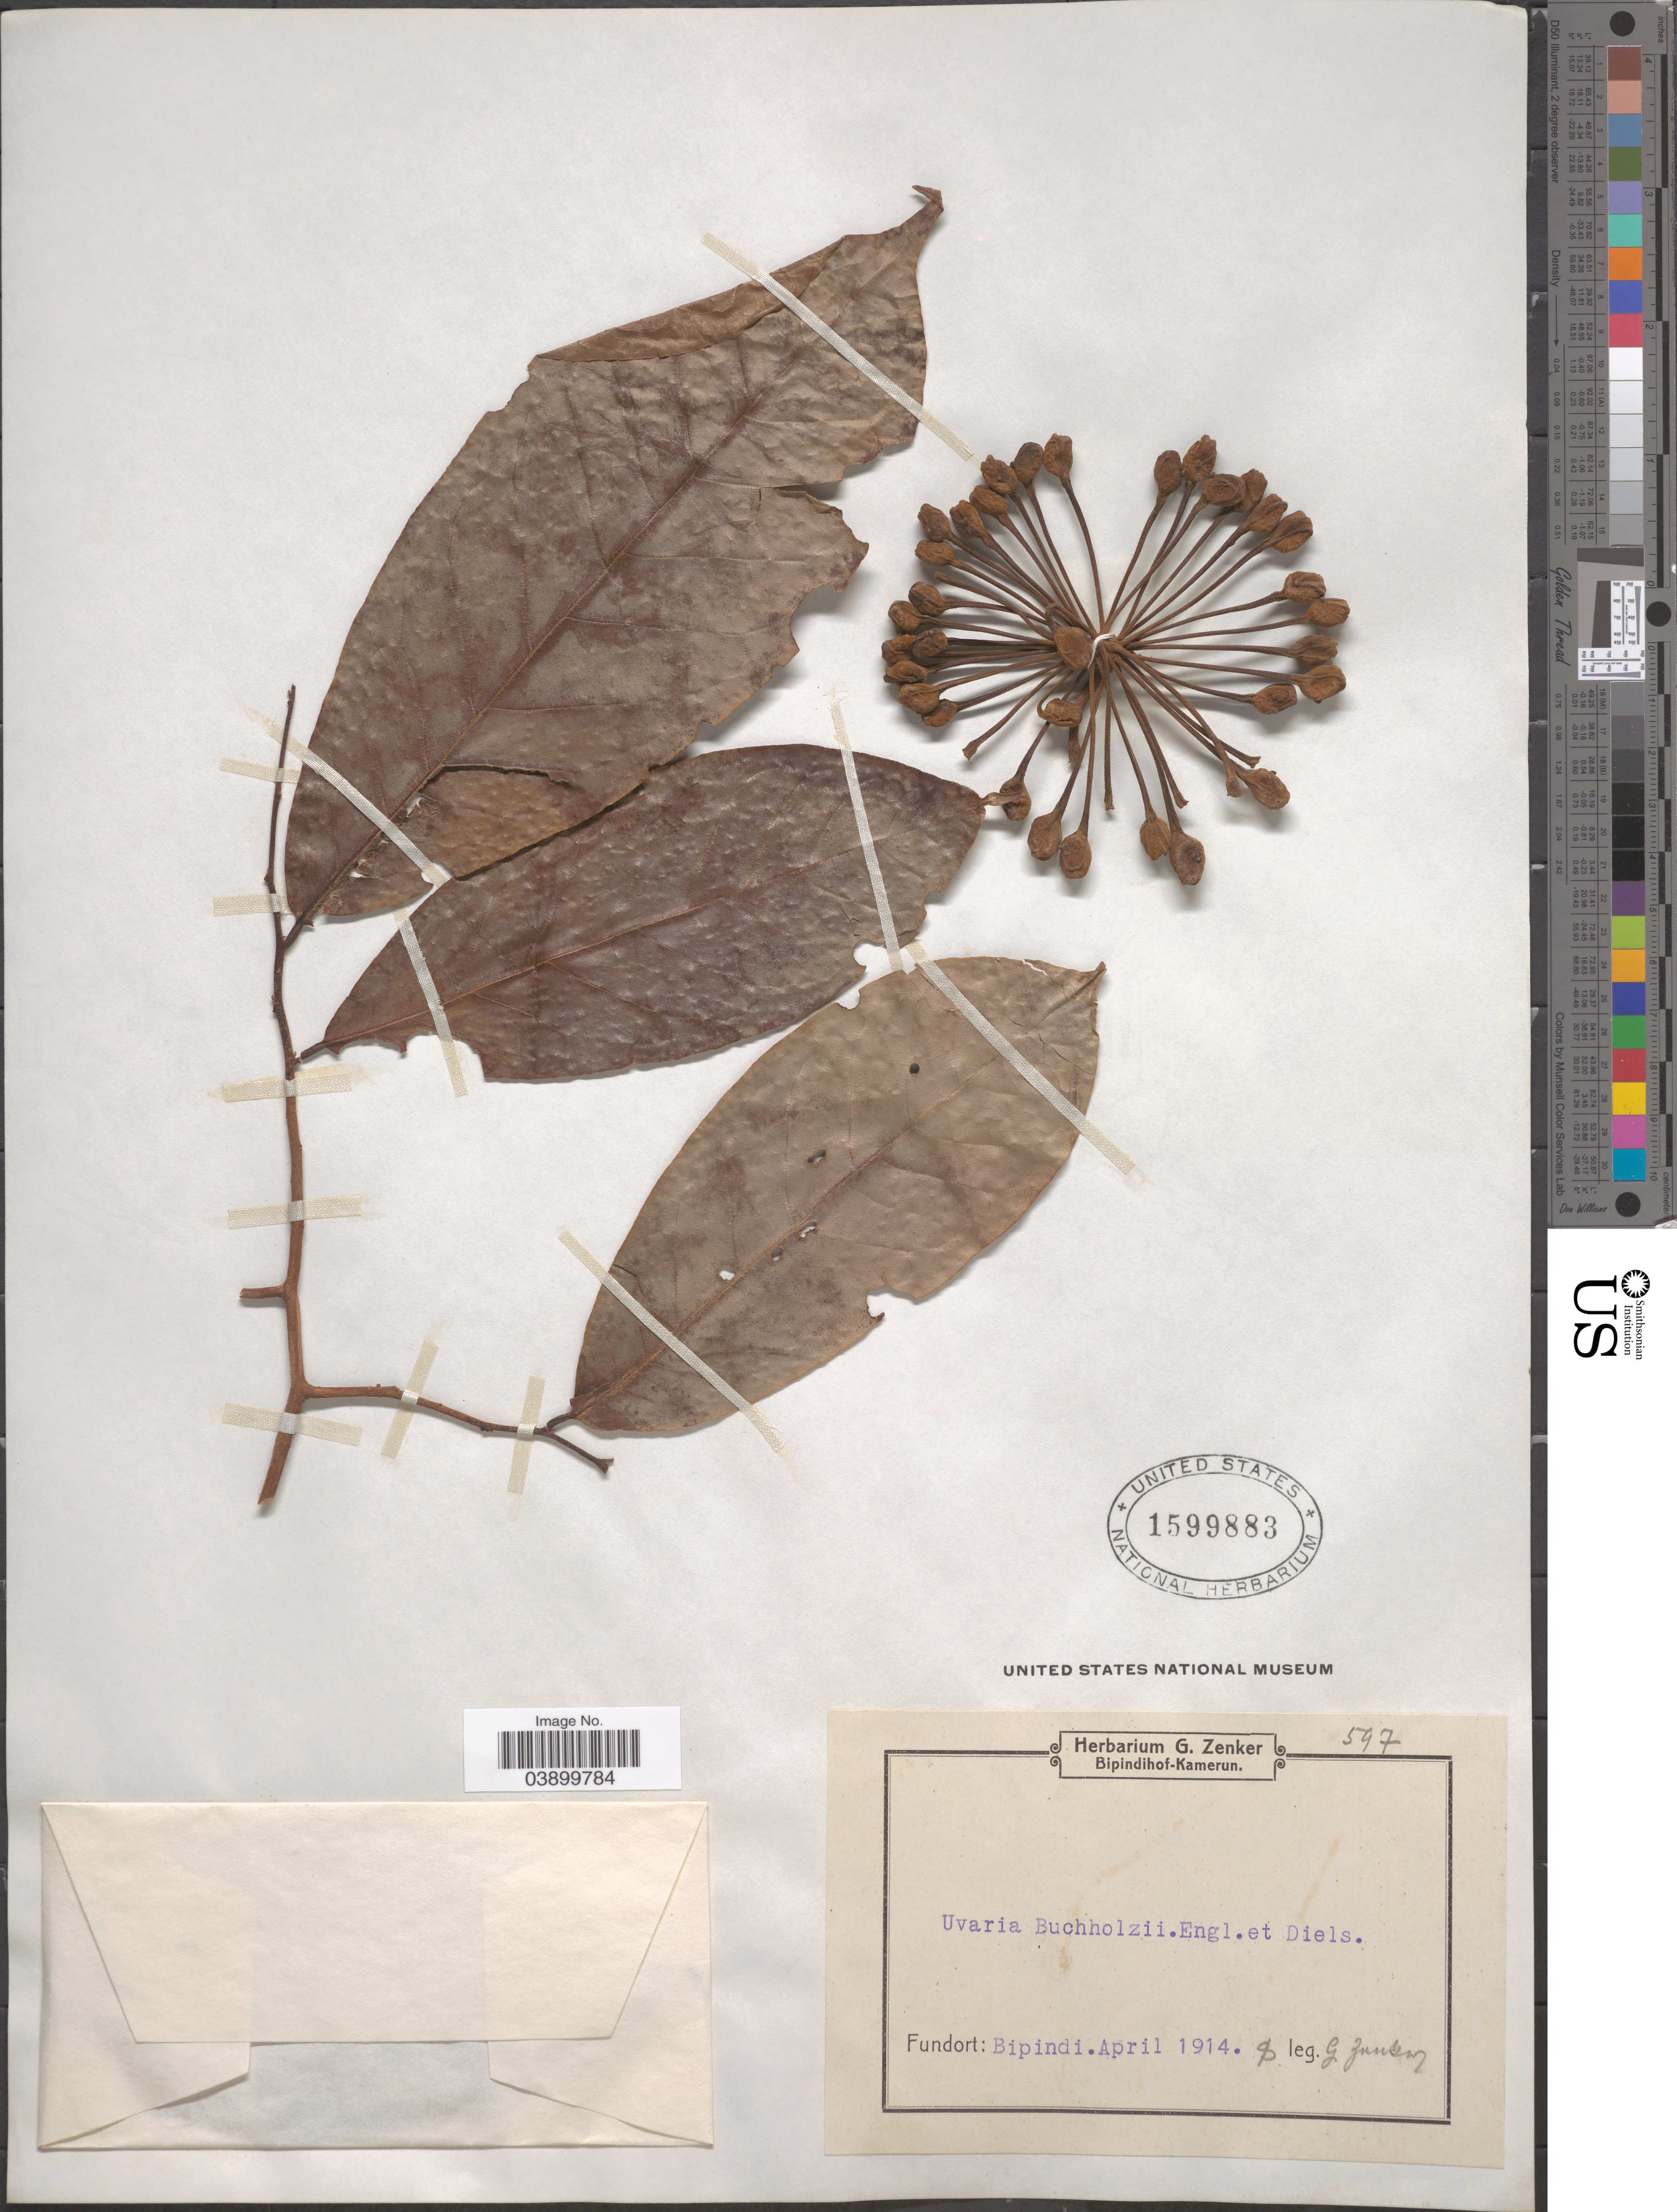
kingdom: Plantae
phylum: Tracheophyta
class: Magnoliopsida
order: Magnoliales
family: Annonaceae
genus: Uvaria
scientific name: Uvaria buchholzii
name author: Engl. & Diels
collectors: G. A. Zenker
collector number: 597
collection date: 1914-04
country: Cameroon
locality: Bipindi.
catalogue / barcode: US 1599883